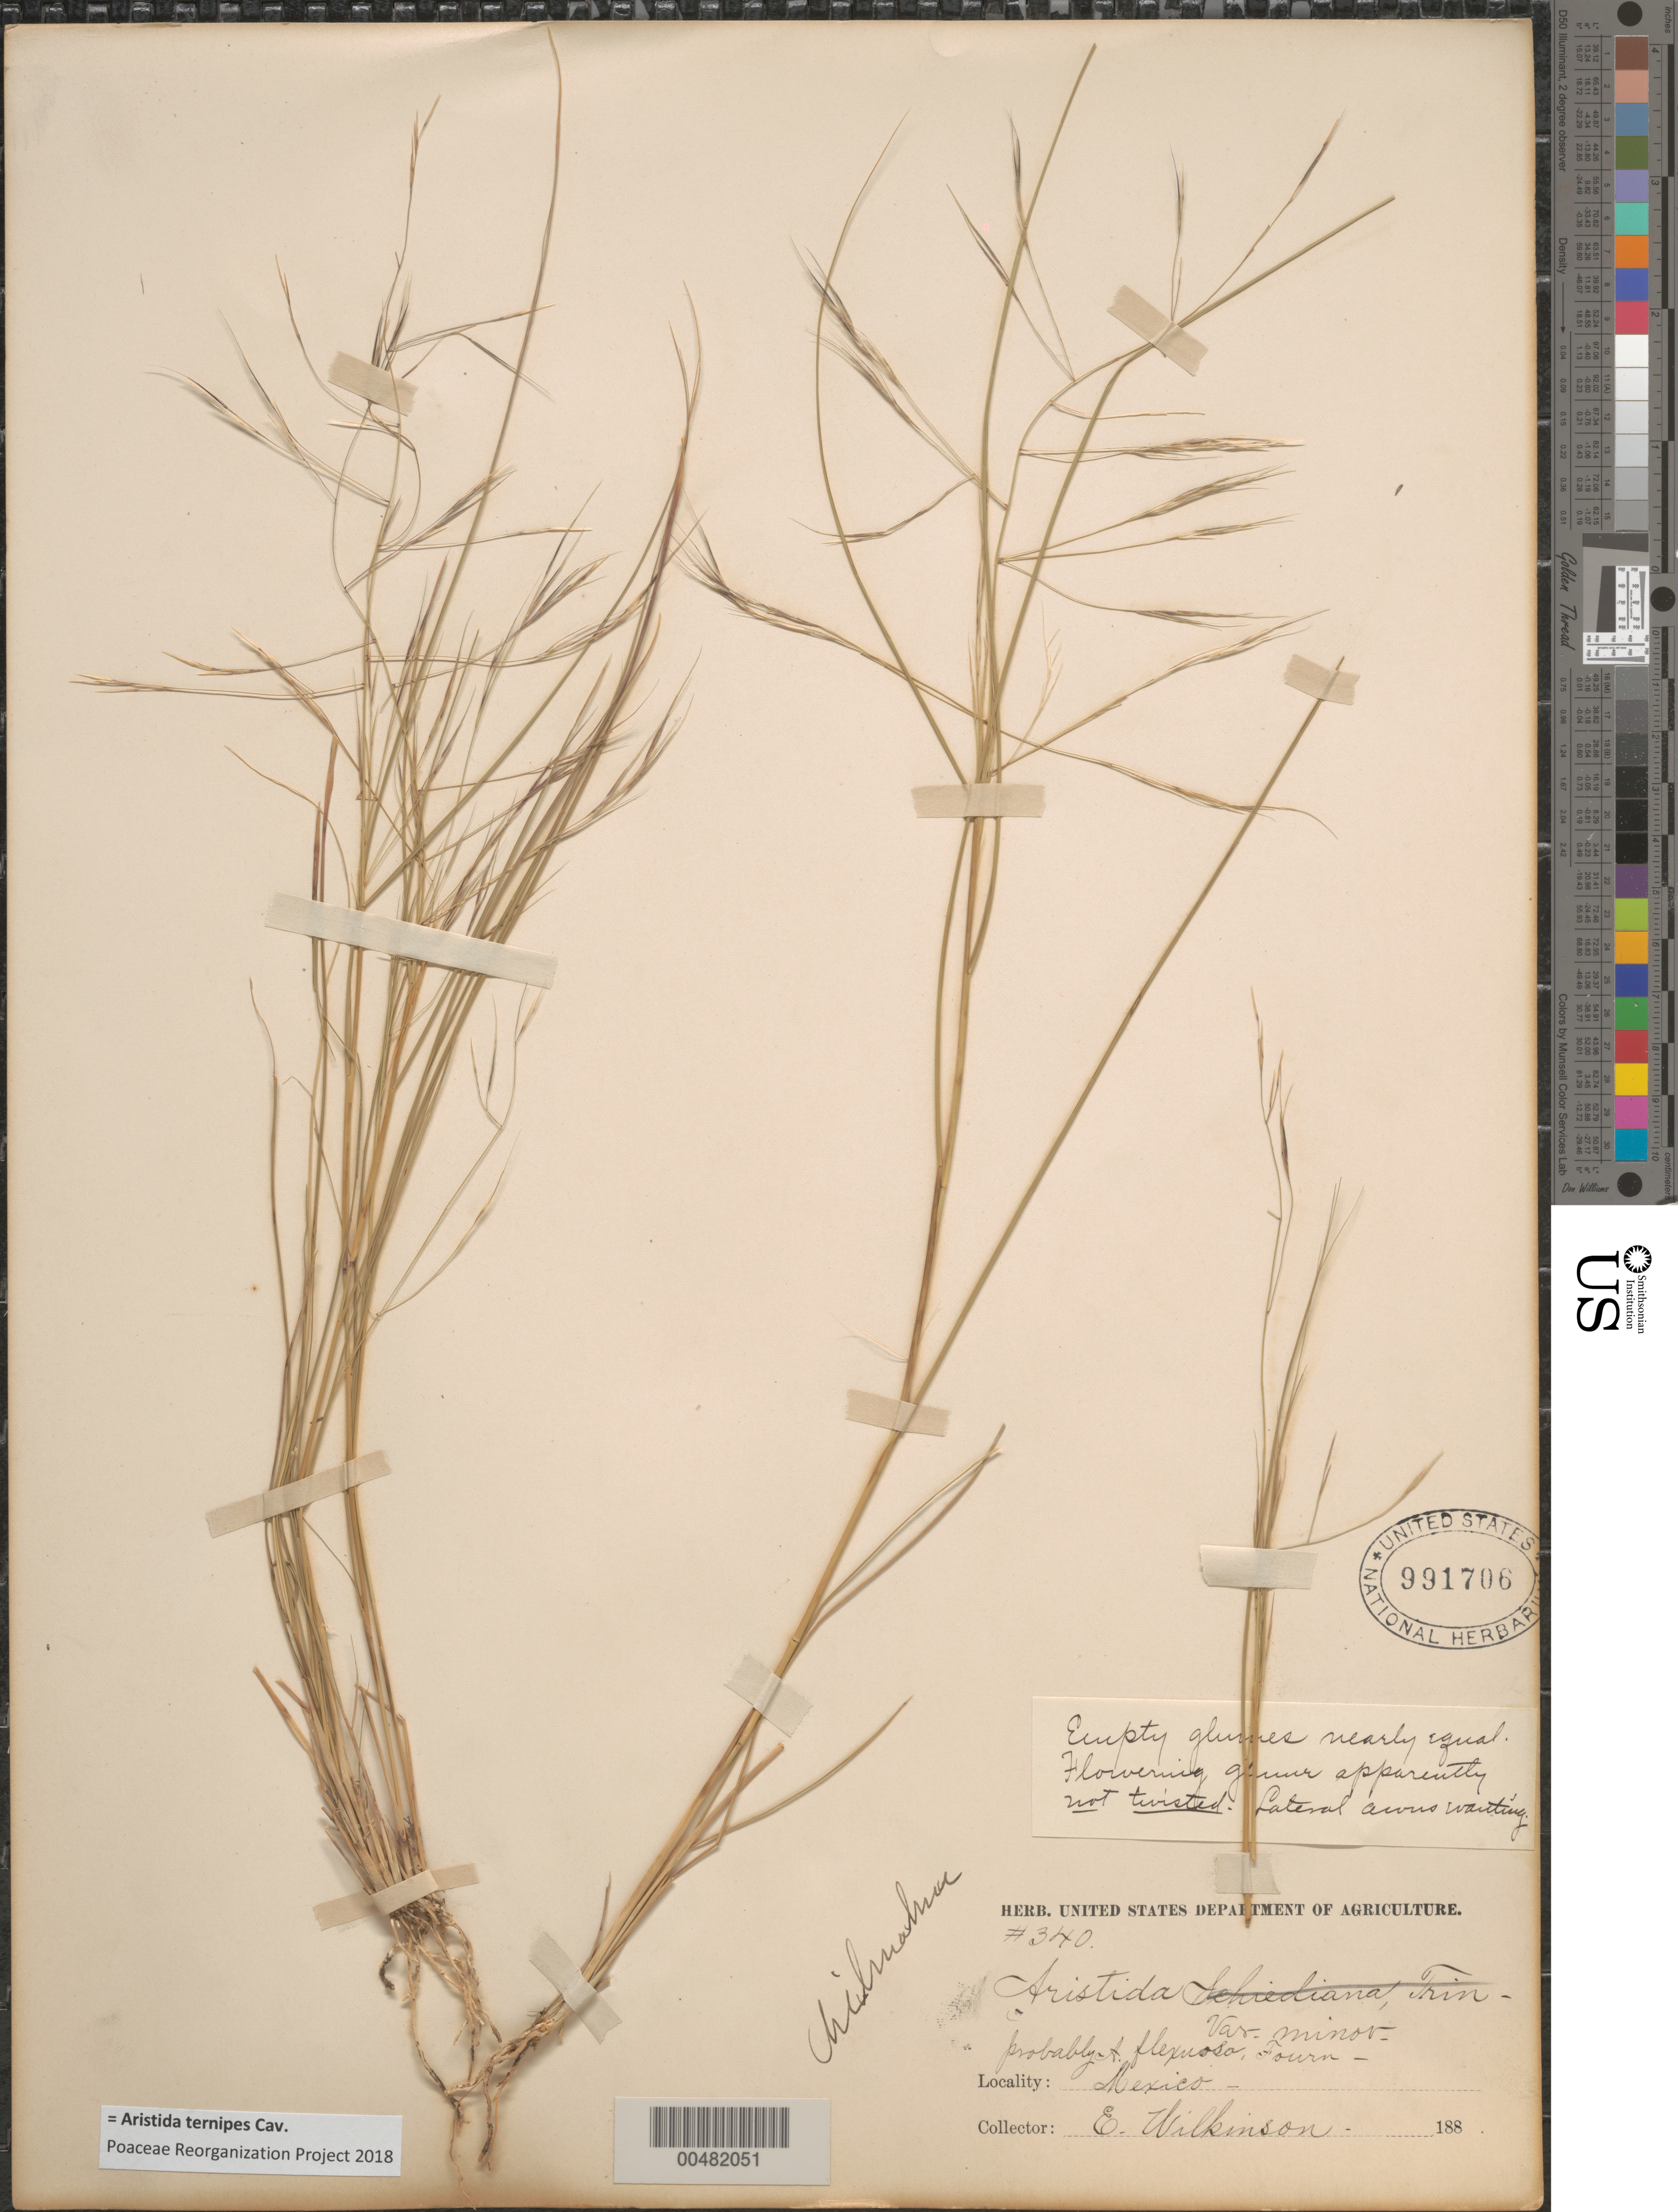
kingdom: Plantae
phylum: Tracheophyta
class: Liliopsida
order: Poales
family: Poaceae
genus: Aristida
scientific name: Aristida ternipes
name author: Cav.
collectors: E. Wilkinson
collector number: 340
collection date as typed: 188?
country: Mexico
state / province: Chihuahua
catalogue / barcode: US 991706